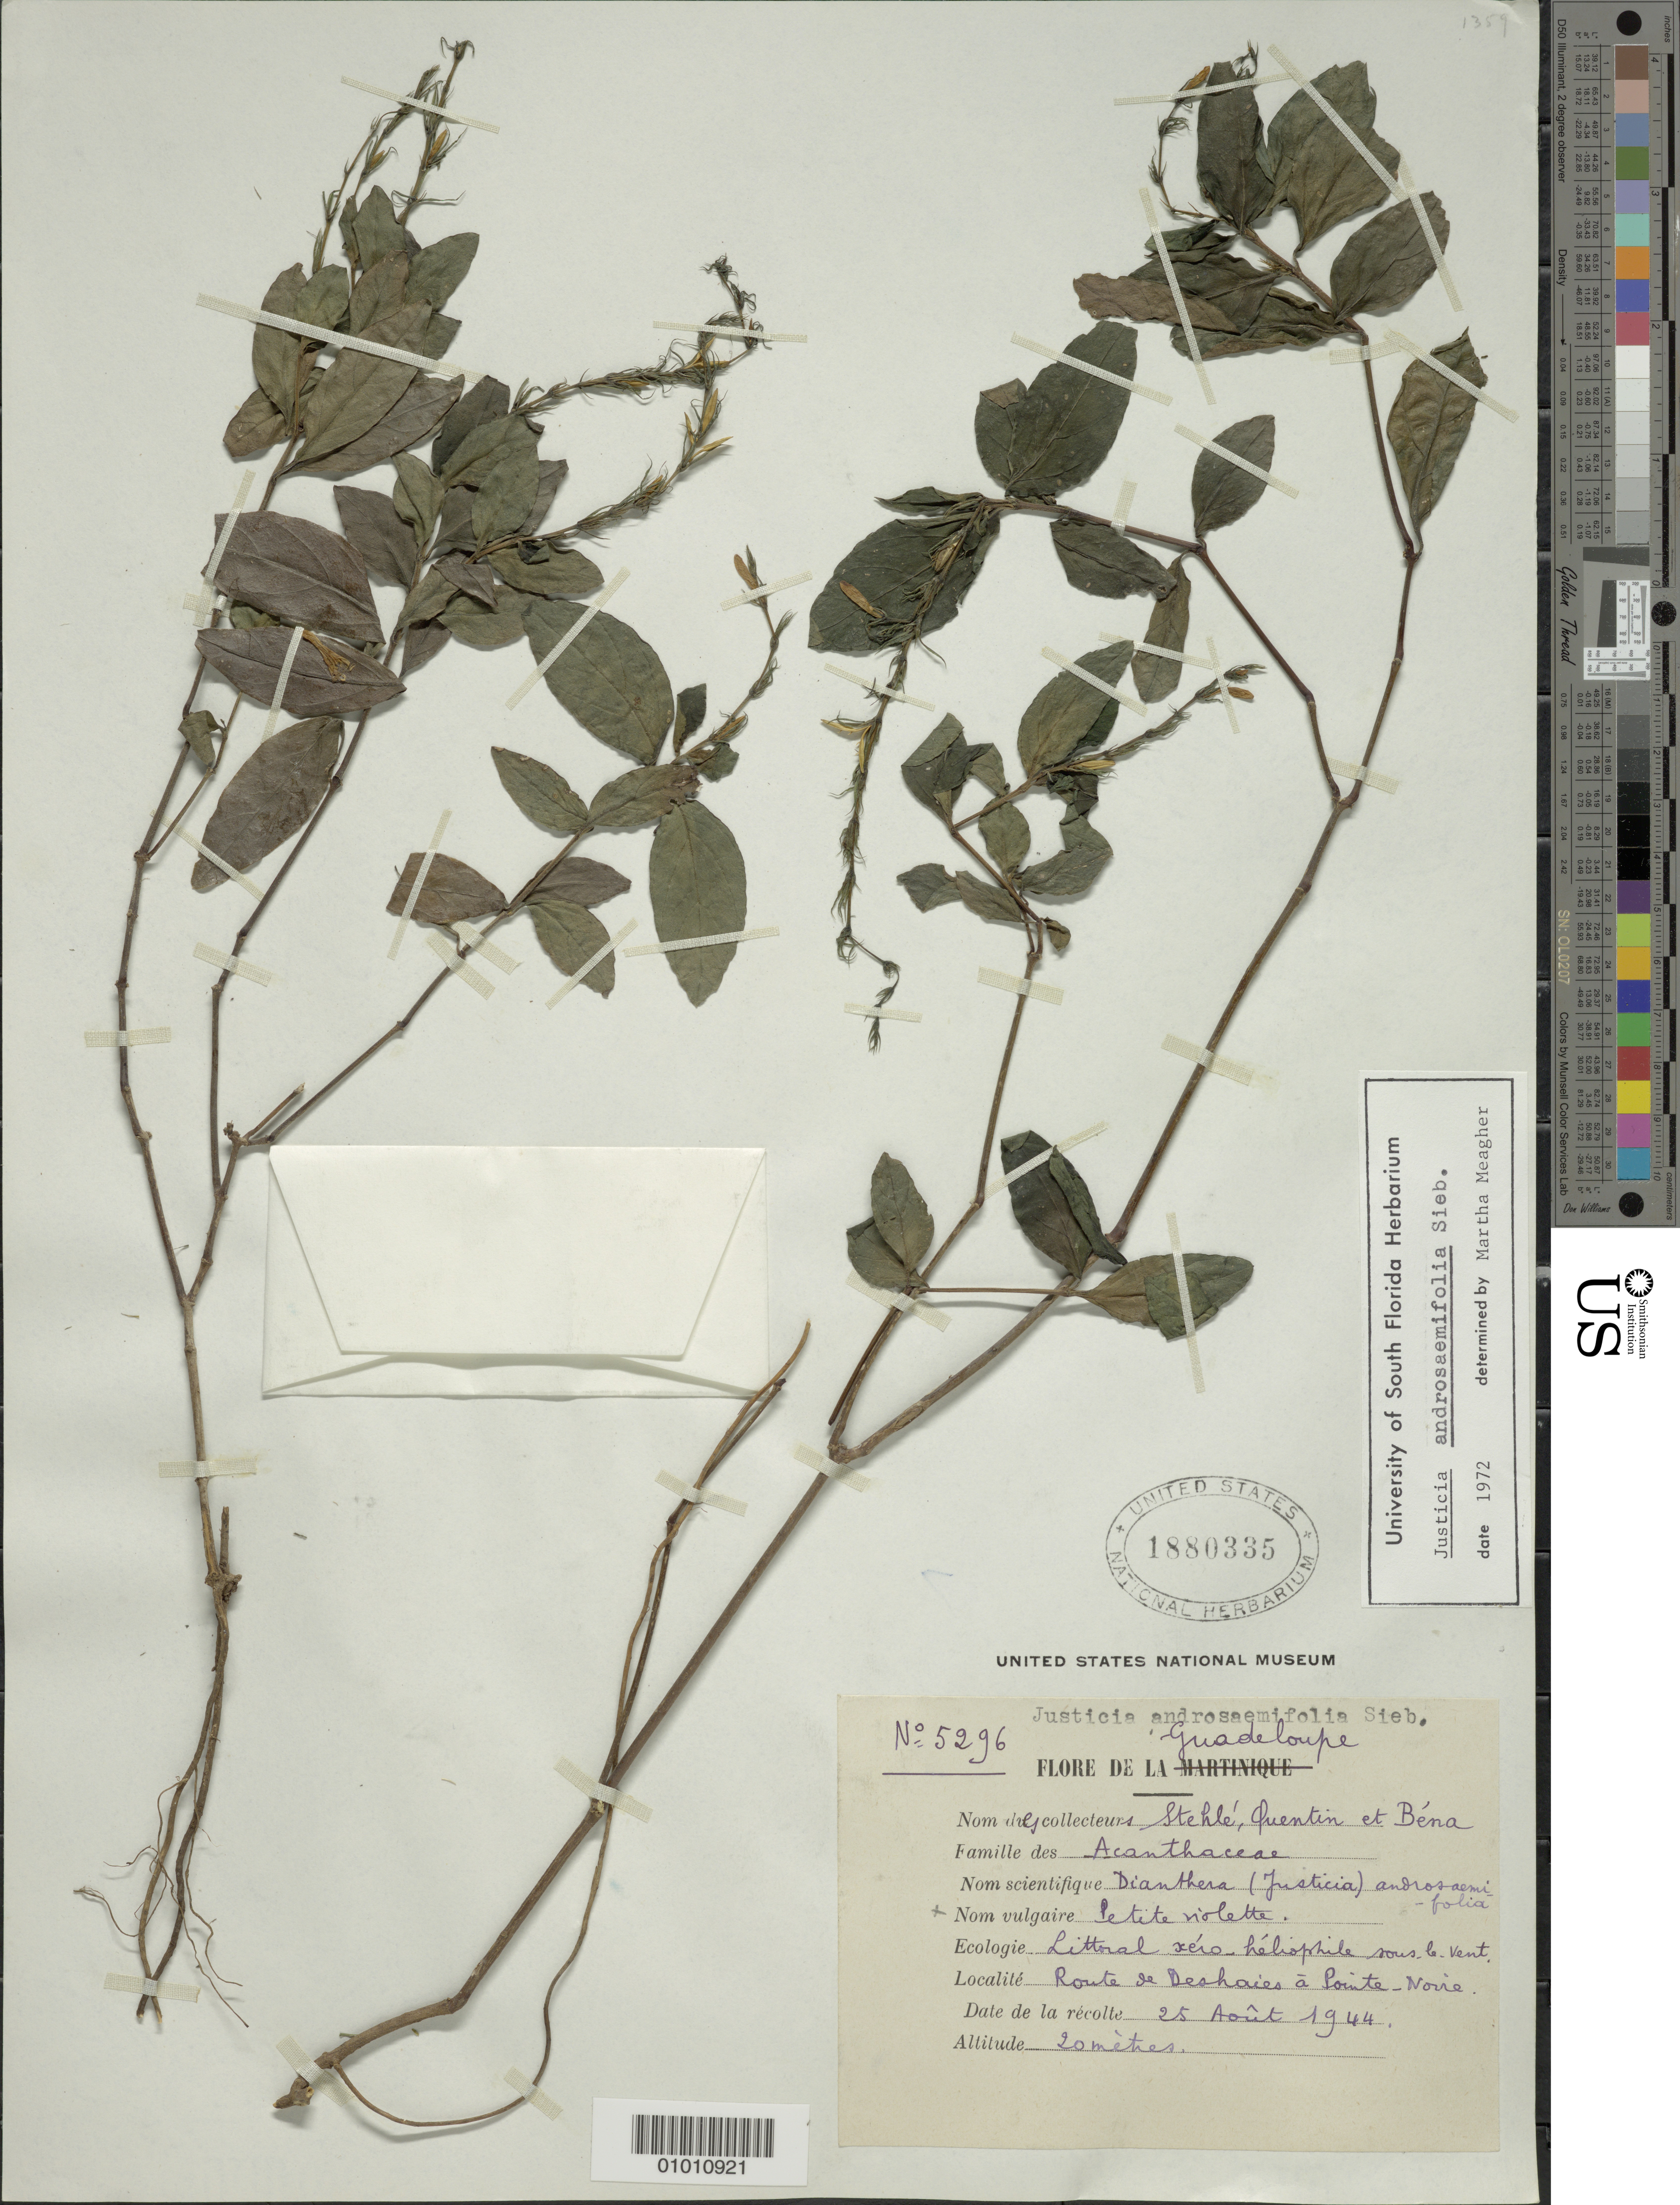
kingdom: Plantae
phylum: Tracheophyta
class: Magnoliopsida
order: Lamiales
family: Acanthaceae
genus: Justicia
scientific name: Justicia androsaemifolia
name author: Lindau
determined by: Meagher, M.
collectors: H. Stehlé, R. Quentin & P. Bena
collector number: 5296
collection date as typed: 25 Aug 1944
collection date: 1944-08-25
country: Guadeloupe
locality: Route de Deshaies à Sainte Noire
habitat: Littoral xéro-héliophile sous le vent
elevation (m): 20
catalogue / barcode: US 1880335